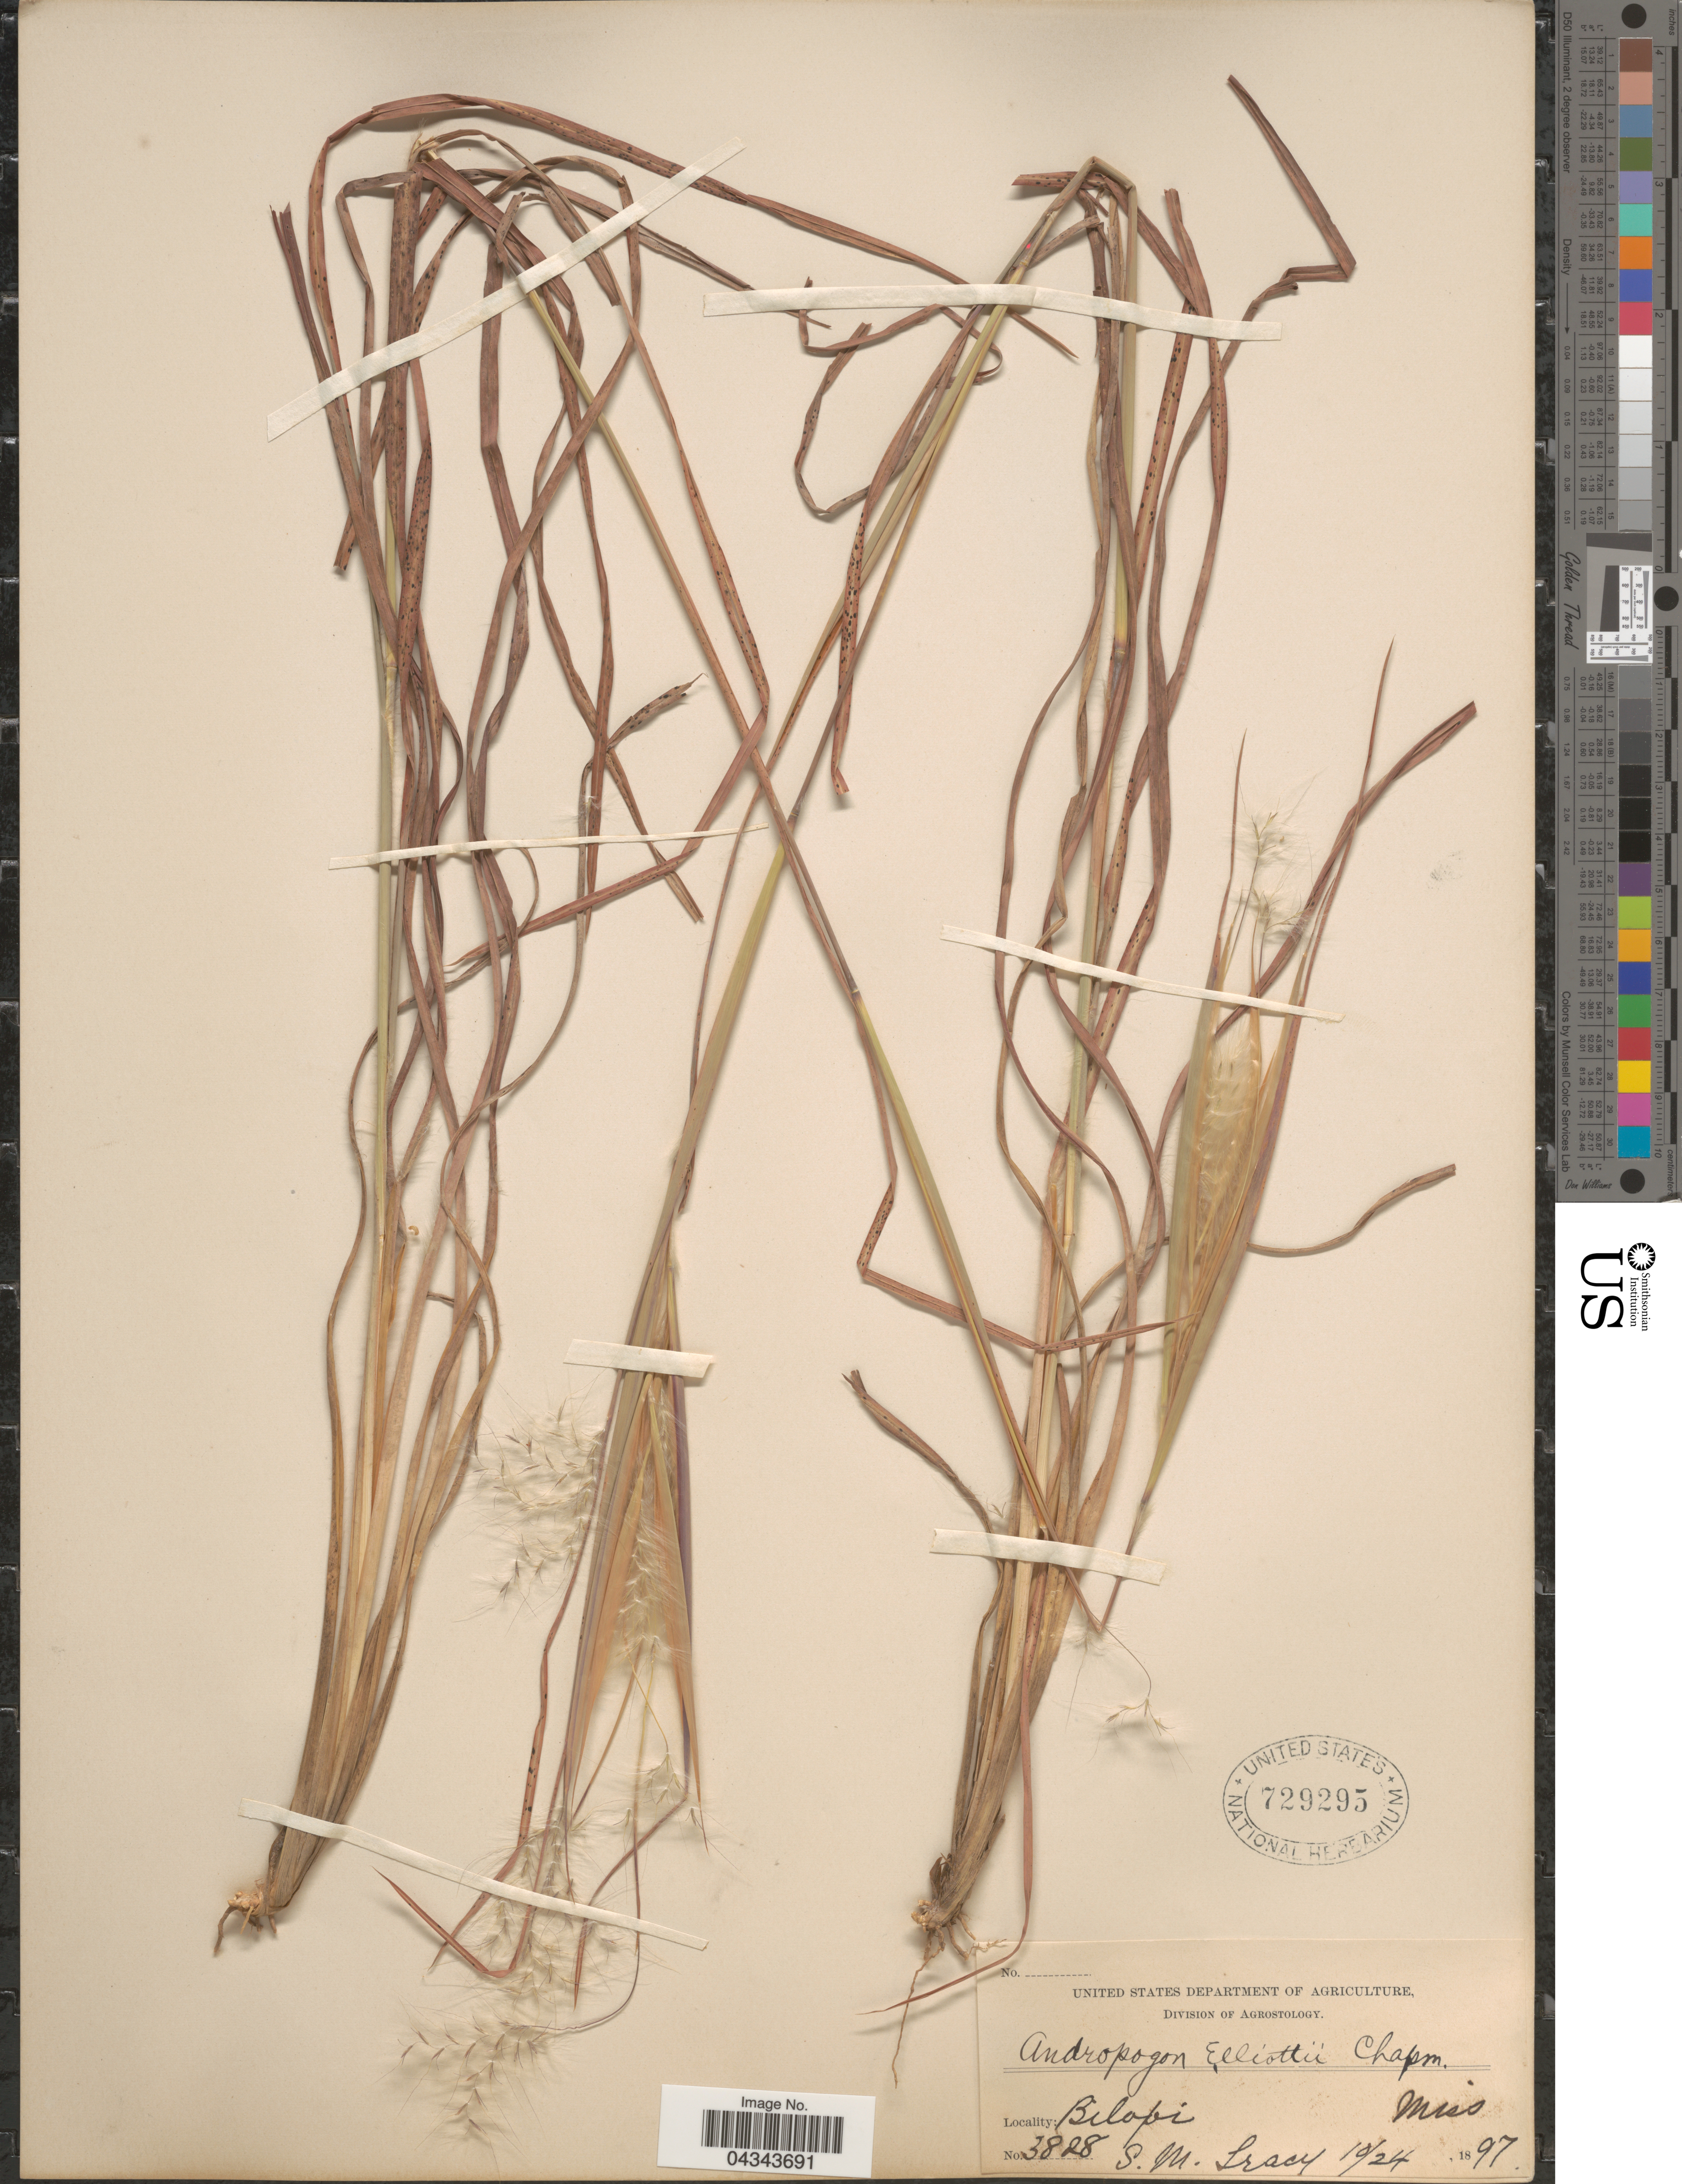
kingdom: Plantae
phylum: Tracheophyta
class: Liliopsida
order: Poales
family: Poaceae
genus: Andropogon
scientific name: Andropogon ternarius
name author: Michx.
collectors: S. M. Tracy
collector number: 3828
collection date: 1897-10-24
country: United States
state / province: Mississippi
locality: Biloxi.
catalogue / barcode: US 729295